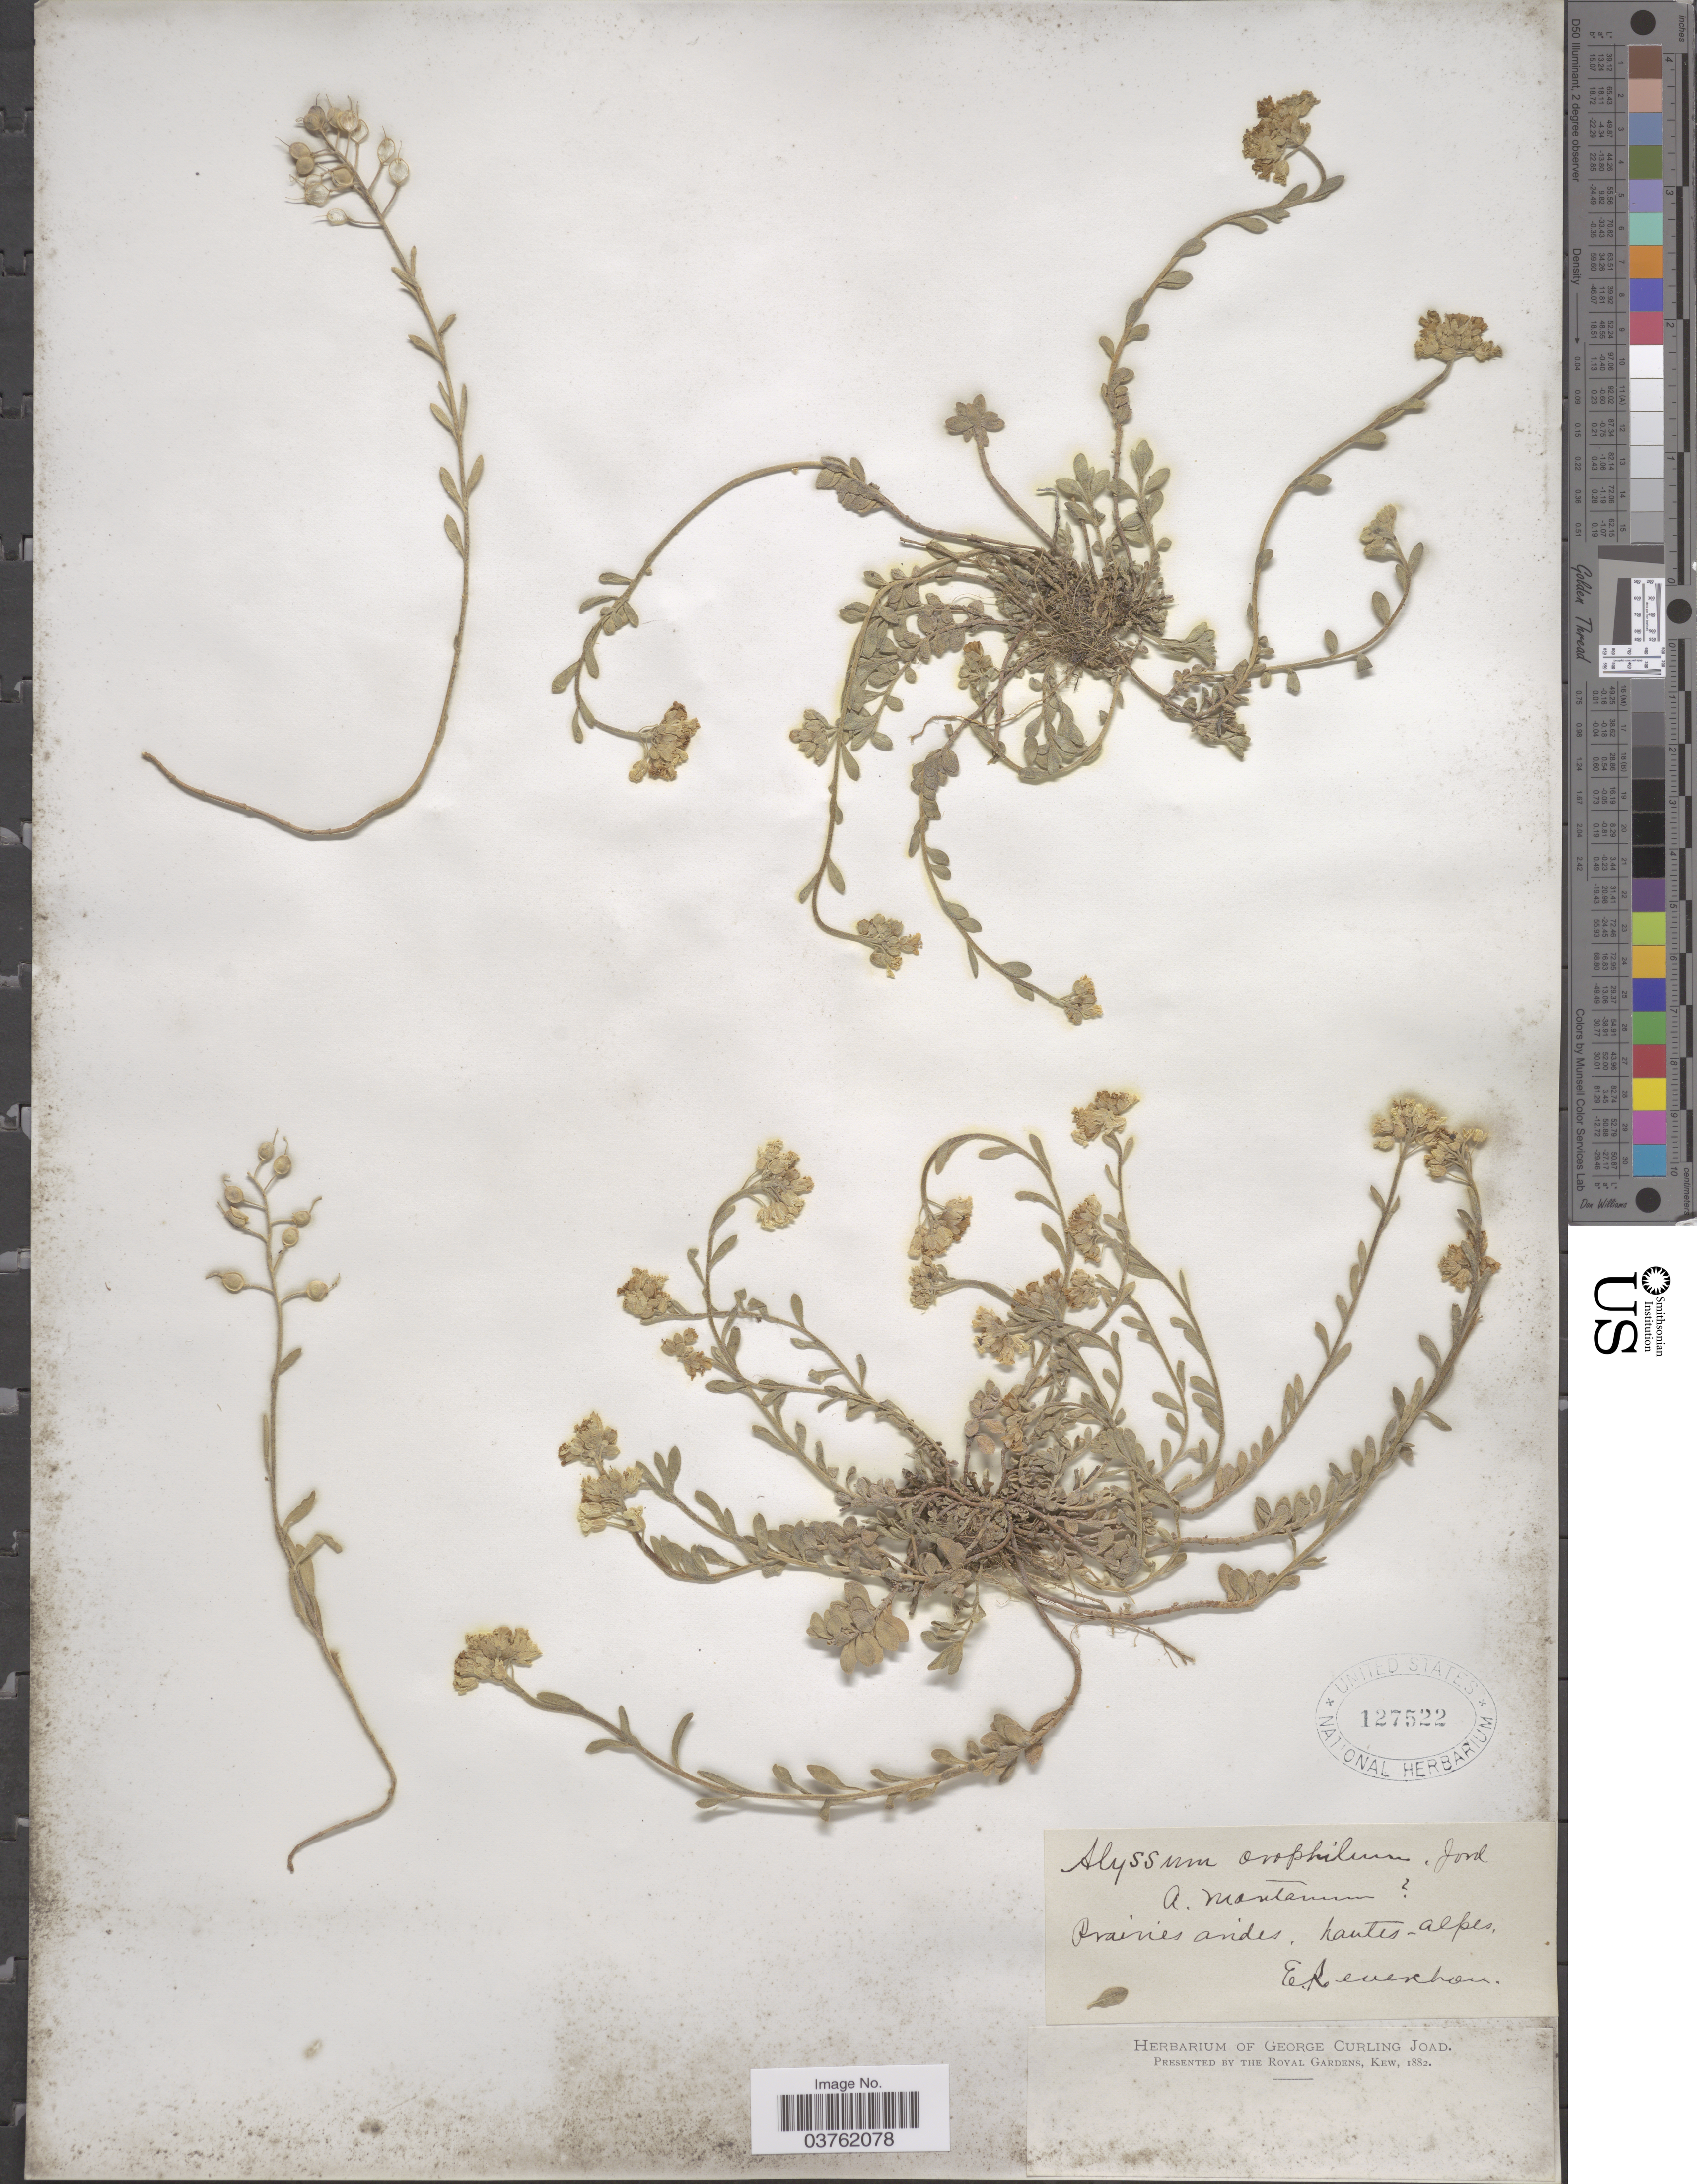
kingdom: Plantae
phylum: Tracheophyta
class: Magnoliopsida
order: Brassicales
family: Brassicaceae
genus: Alyssum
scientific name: Alyssum montanum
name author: L.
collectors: E. Reverchon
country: France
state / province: Provence-Alpes-Côte d'Azur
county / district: Hautes-Alpes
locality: Prairies arides, hautes-alpes.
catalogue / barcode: US 127522